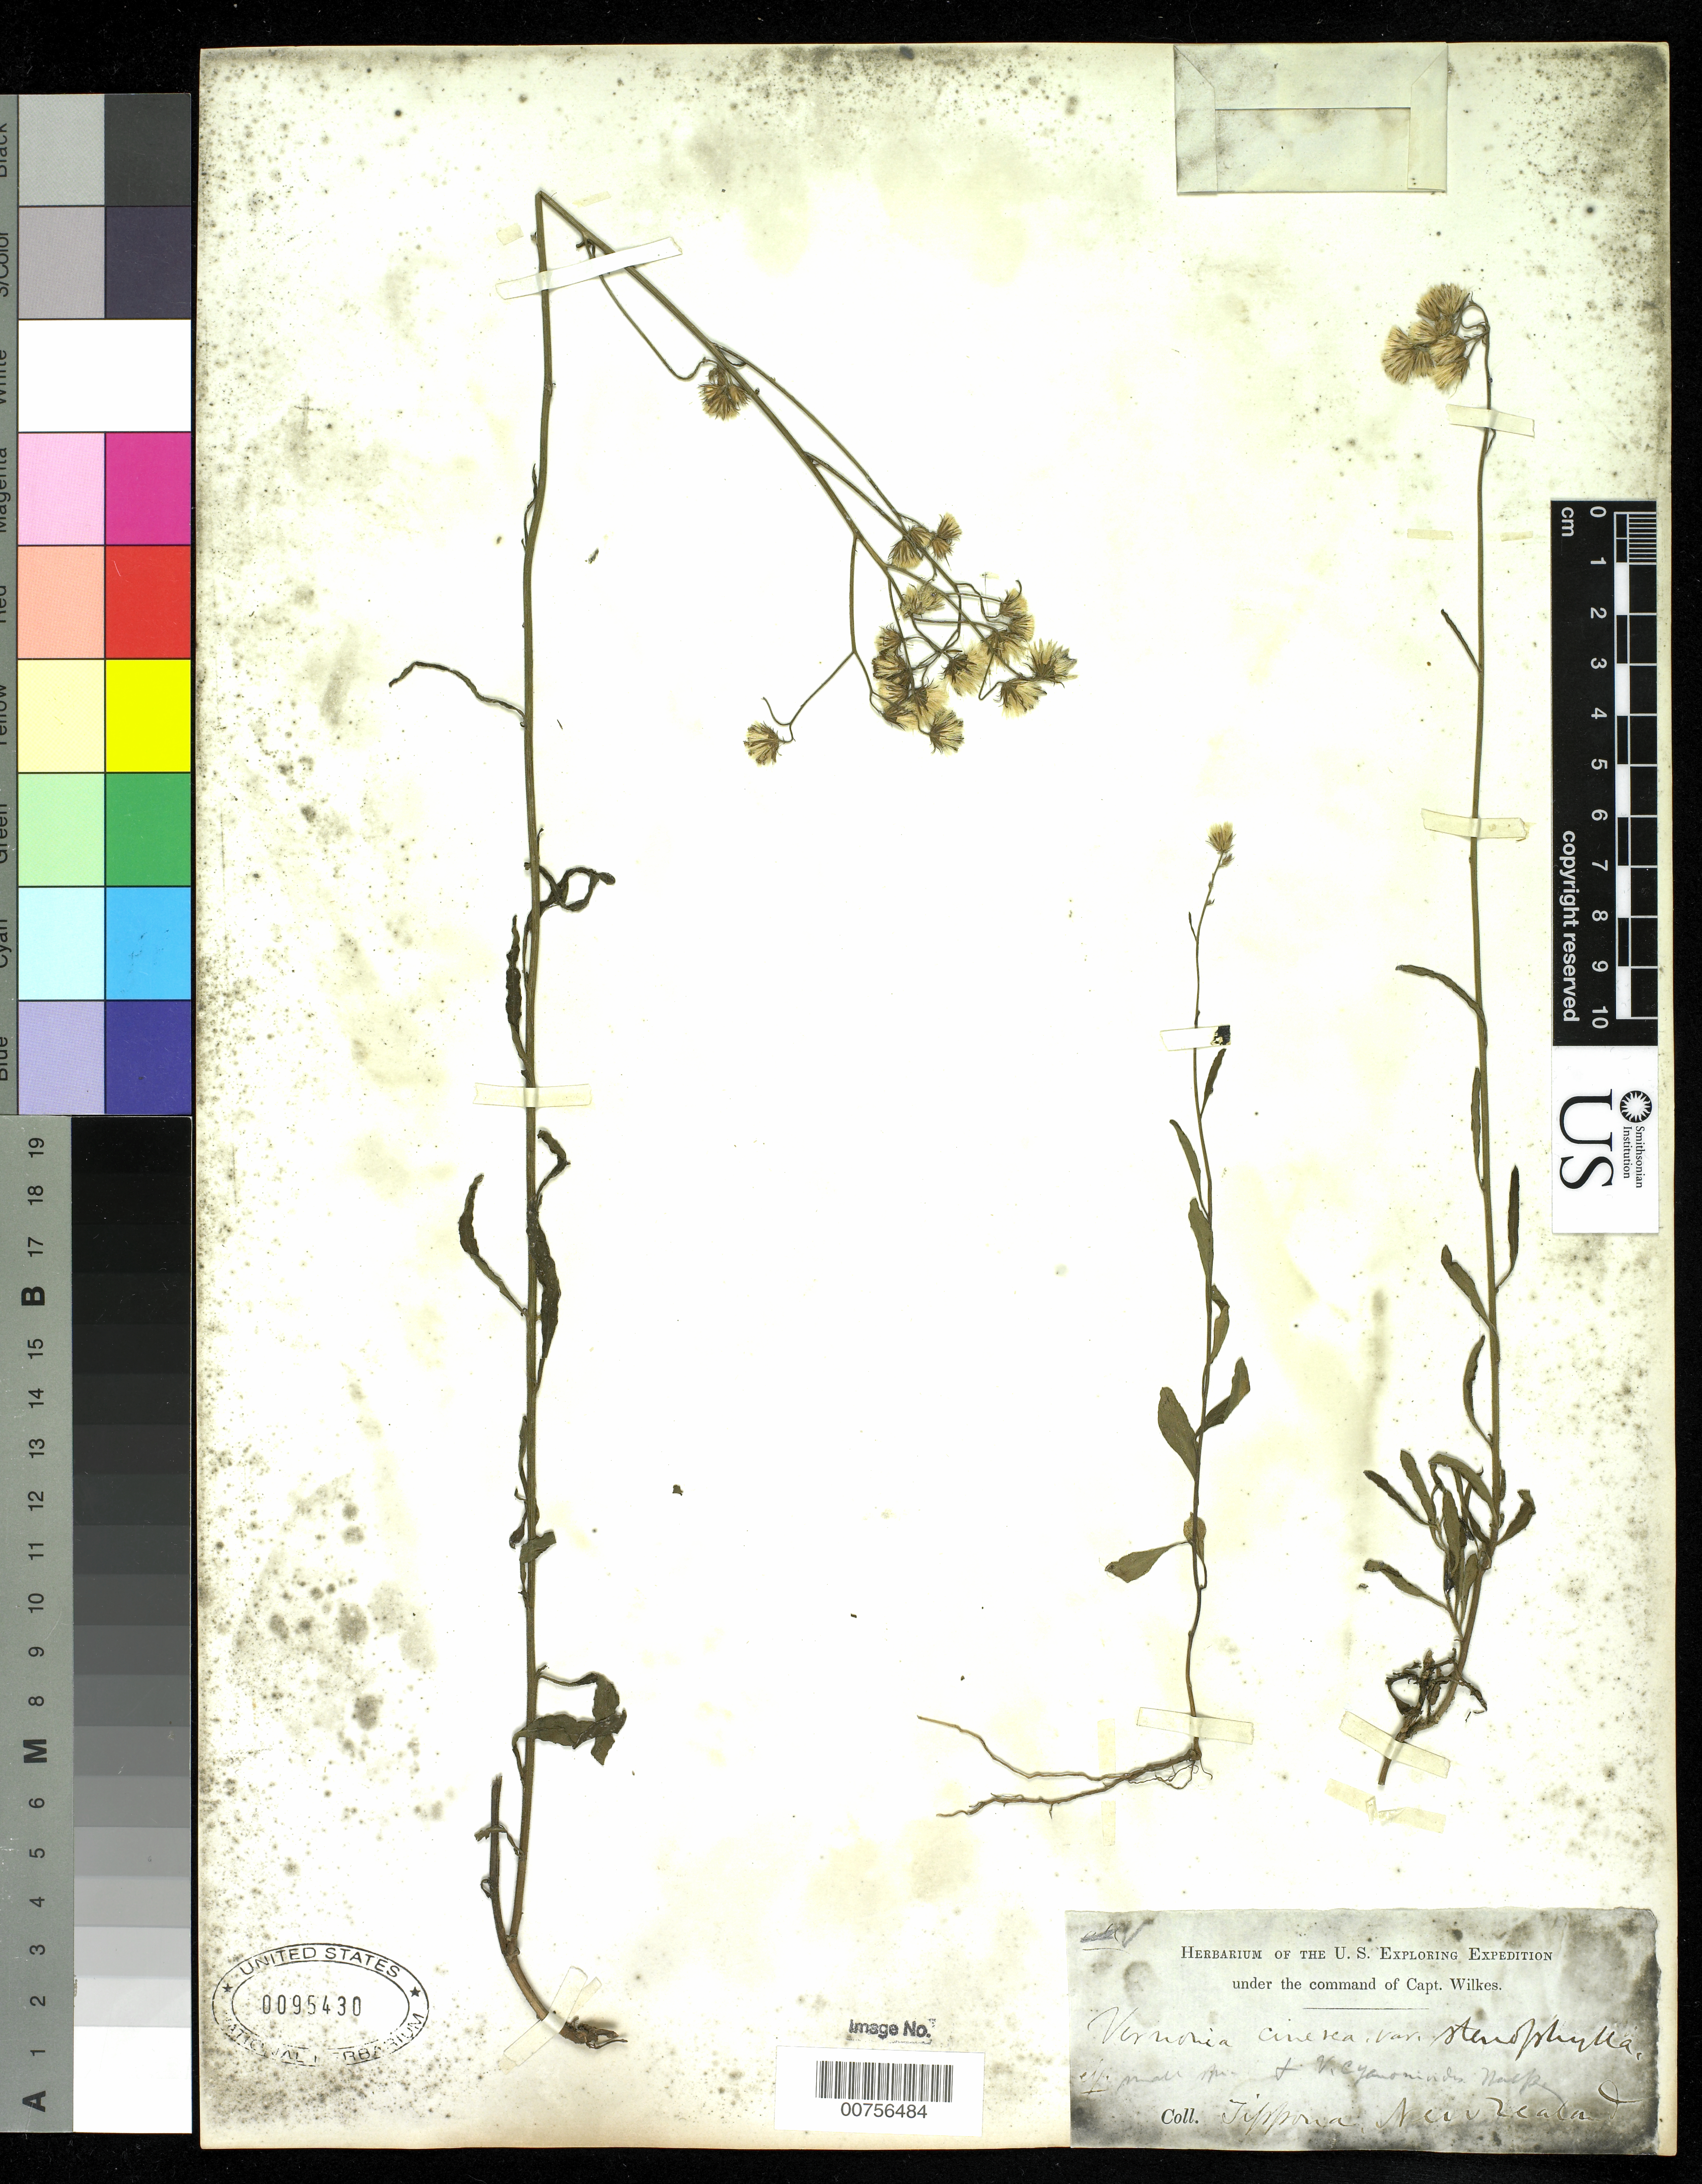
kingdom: Plantae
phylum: Tracheophyta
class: Magnoliopsida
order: Asterales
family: Asteraceae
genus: Cyanthillium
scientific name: Cyanthillium cinereum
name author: (L.) H. Rob.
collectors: Wilkes Explor. Exped.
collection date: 1838/1842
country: New Zealand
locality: Tippona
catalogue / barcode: US 95430